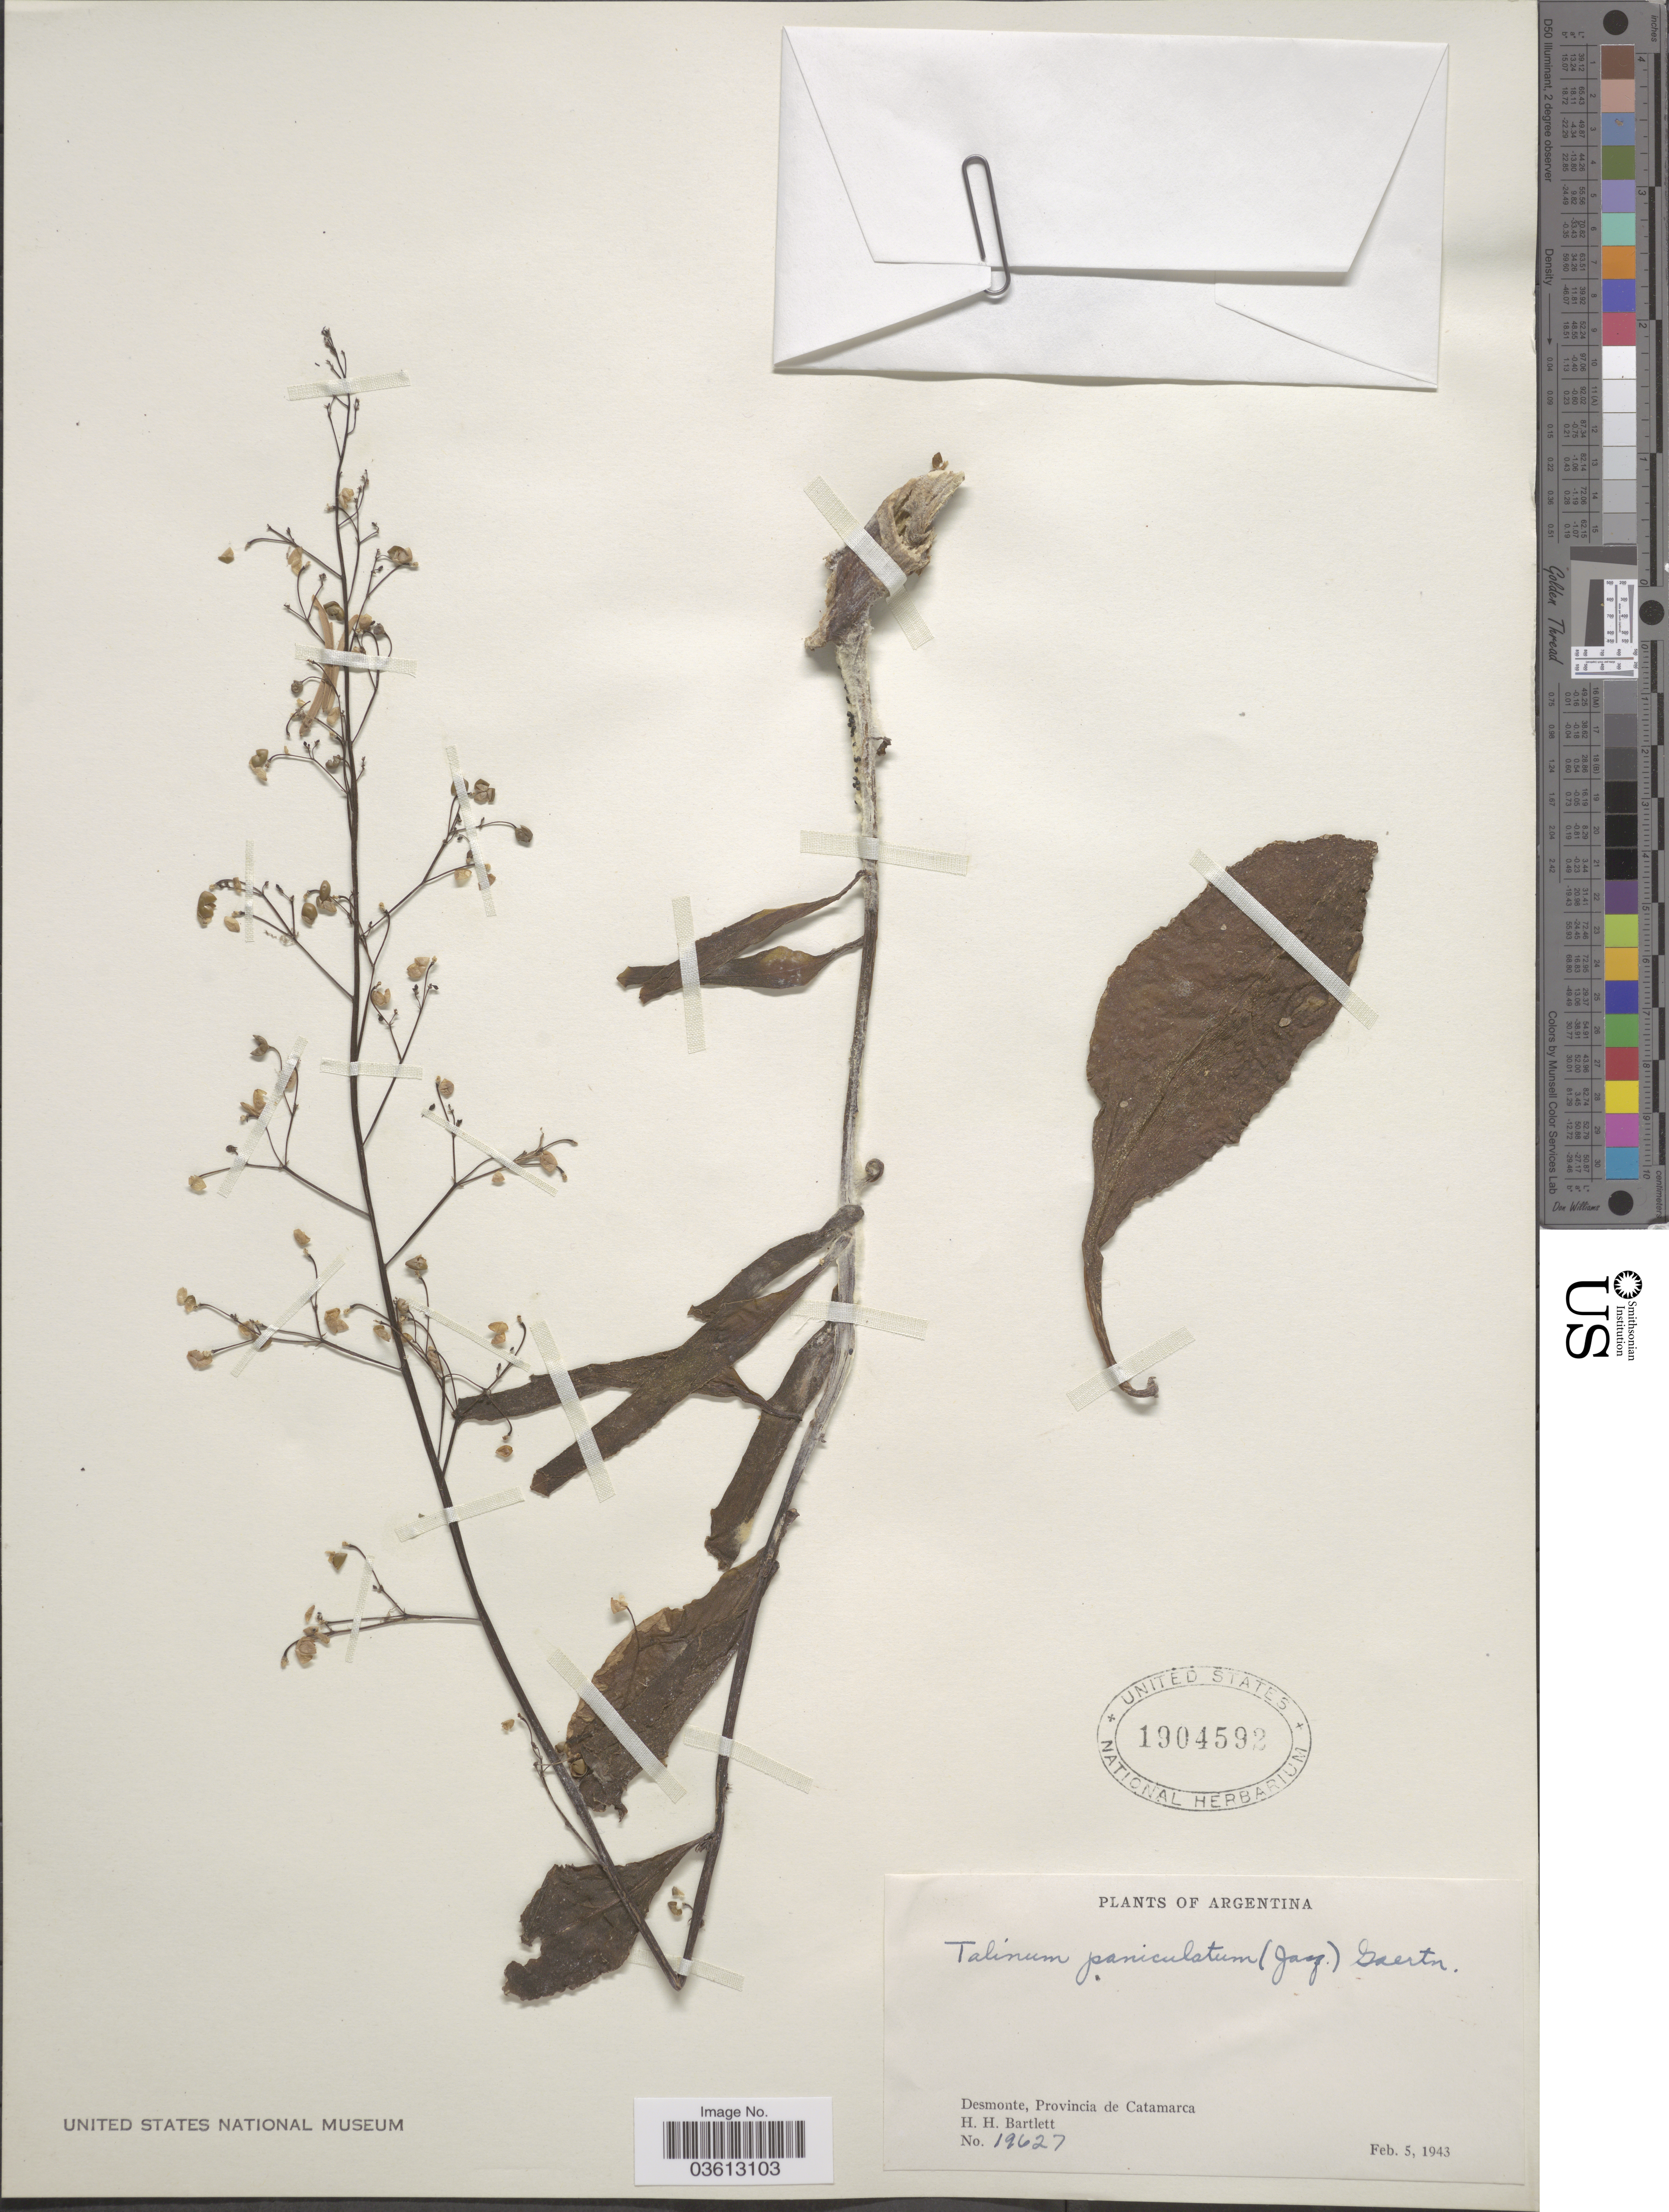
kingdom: Plantae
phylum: Tracheophyta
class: Magnoliopsida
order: Caryophyllales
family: Talinaceae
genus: Talinum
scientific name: Talinum paniculatum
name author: (Jacq.) Gaertn.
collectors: H. H. Bartlett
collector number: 19627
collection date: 1943-02-05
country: Argentina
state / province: Catamarca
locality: Desmonte.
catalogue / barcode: US 1904592